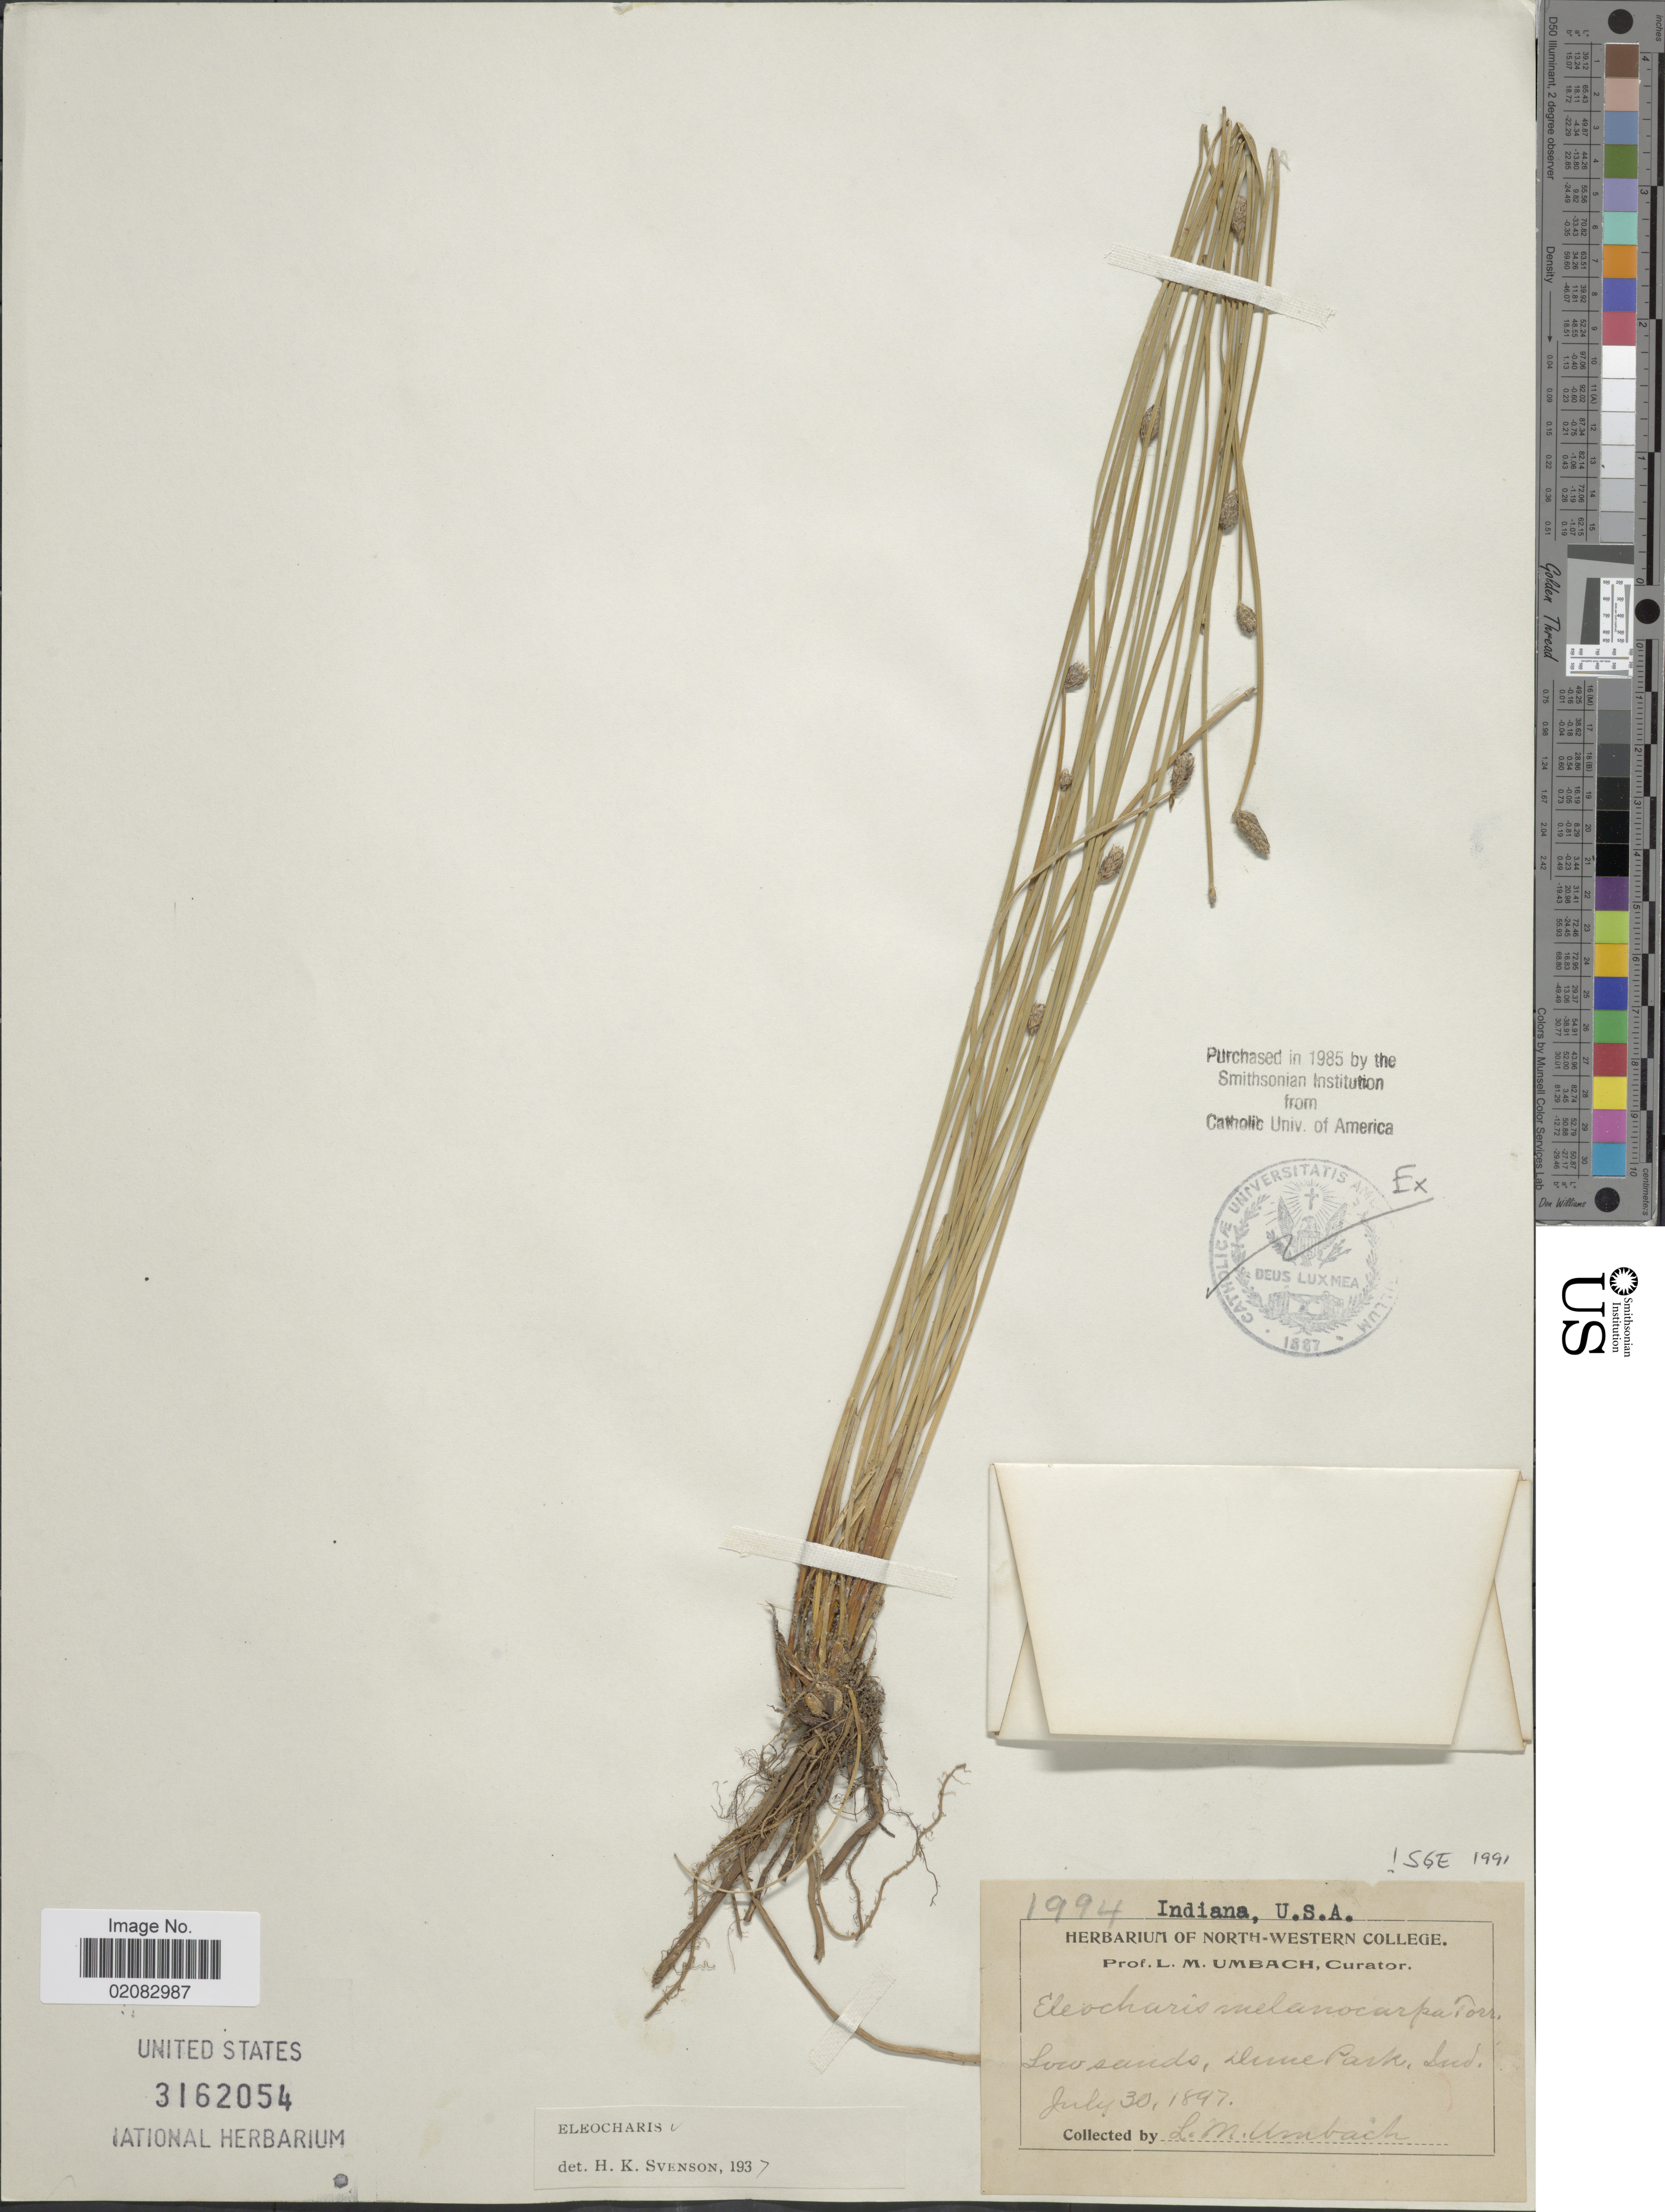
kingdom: Plantae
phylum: Tracheophyta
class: Liliopsida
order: Poales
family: Cyperaceae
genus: Eleocharis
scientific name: Eleocharis melanocarpa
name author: Torr.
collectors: L. M. Umbach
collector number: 1994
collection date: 1897-07-30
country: United States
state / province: Indiana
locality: Low sands, Dune Park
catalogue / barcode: US 3162054